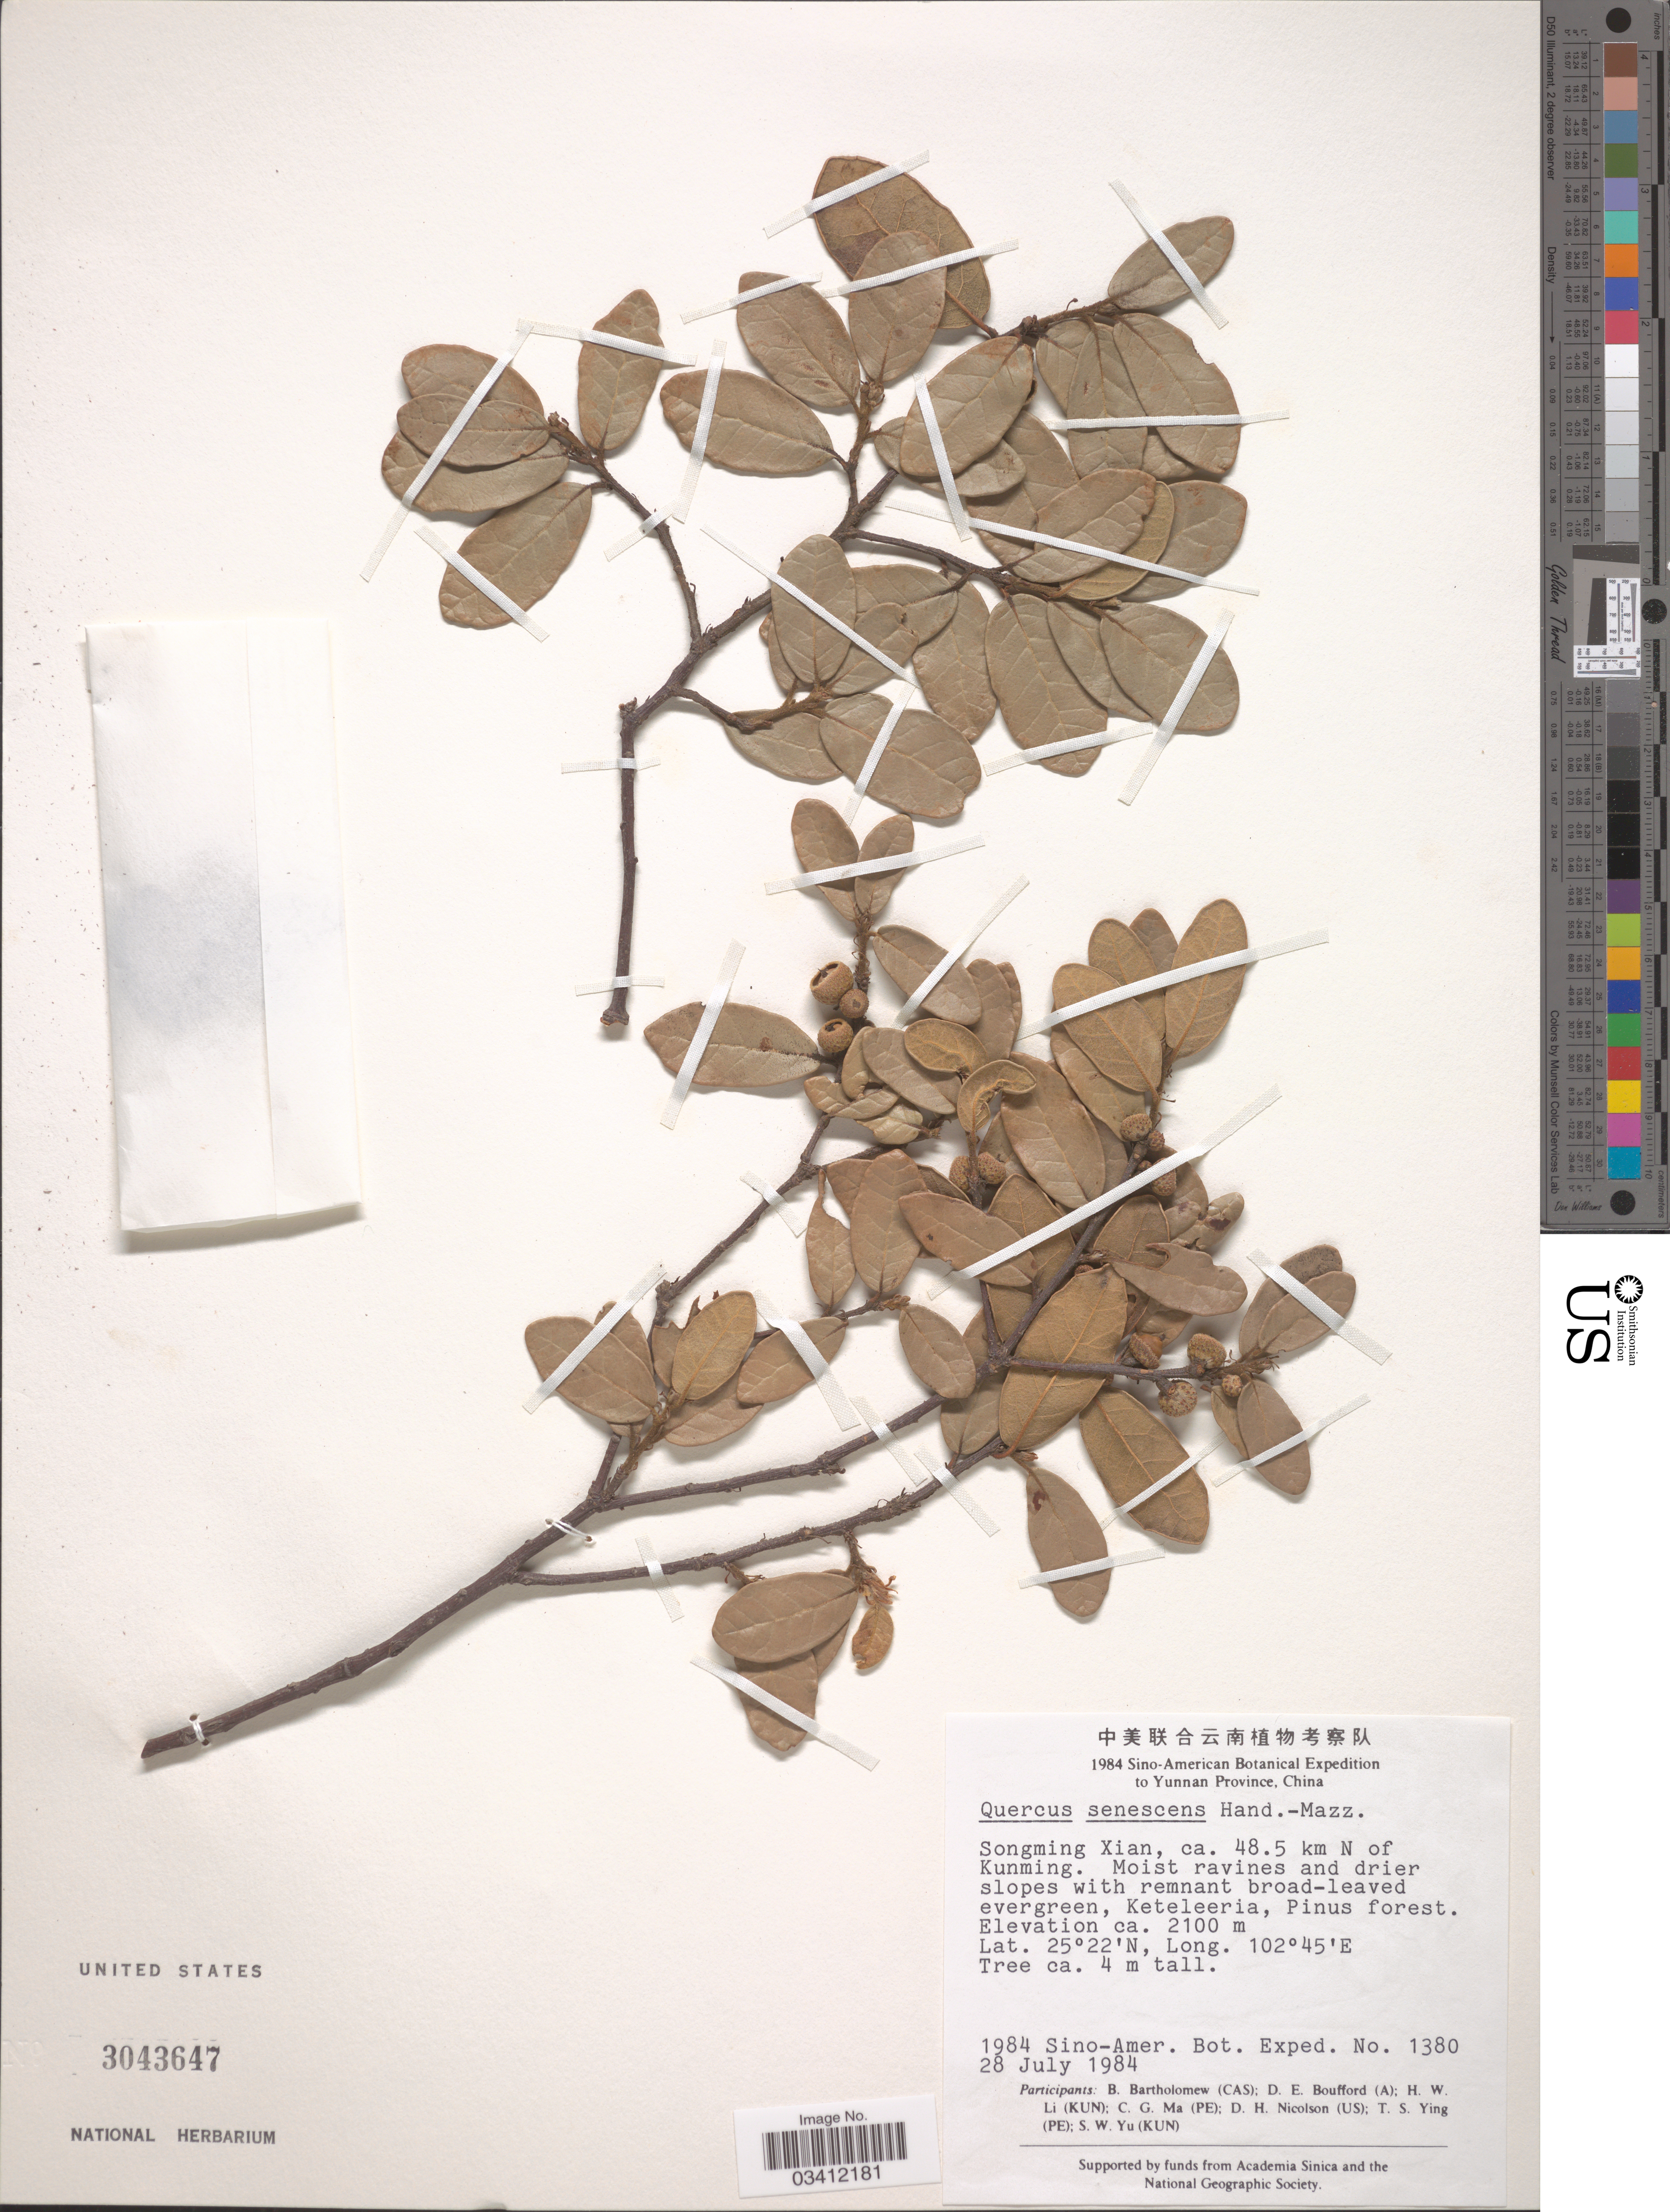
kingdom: Plantae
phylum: Tracheophyta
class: Magnoliopsida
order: Fagales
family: Fagaceae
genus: Quercus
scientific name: Quercus senescens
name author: Hand.-Mazz.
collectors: B. Bartholomew, D. E. Boufford, H. W. Li, C. Ma & et al.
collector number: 1380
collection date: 1984-07-28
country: China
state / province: Yunnan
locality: Songming Xian, ca. 48.5 km N of Kunming.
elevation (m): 2100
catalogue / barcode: US 3043647